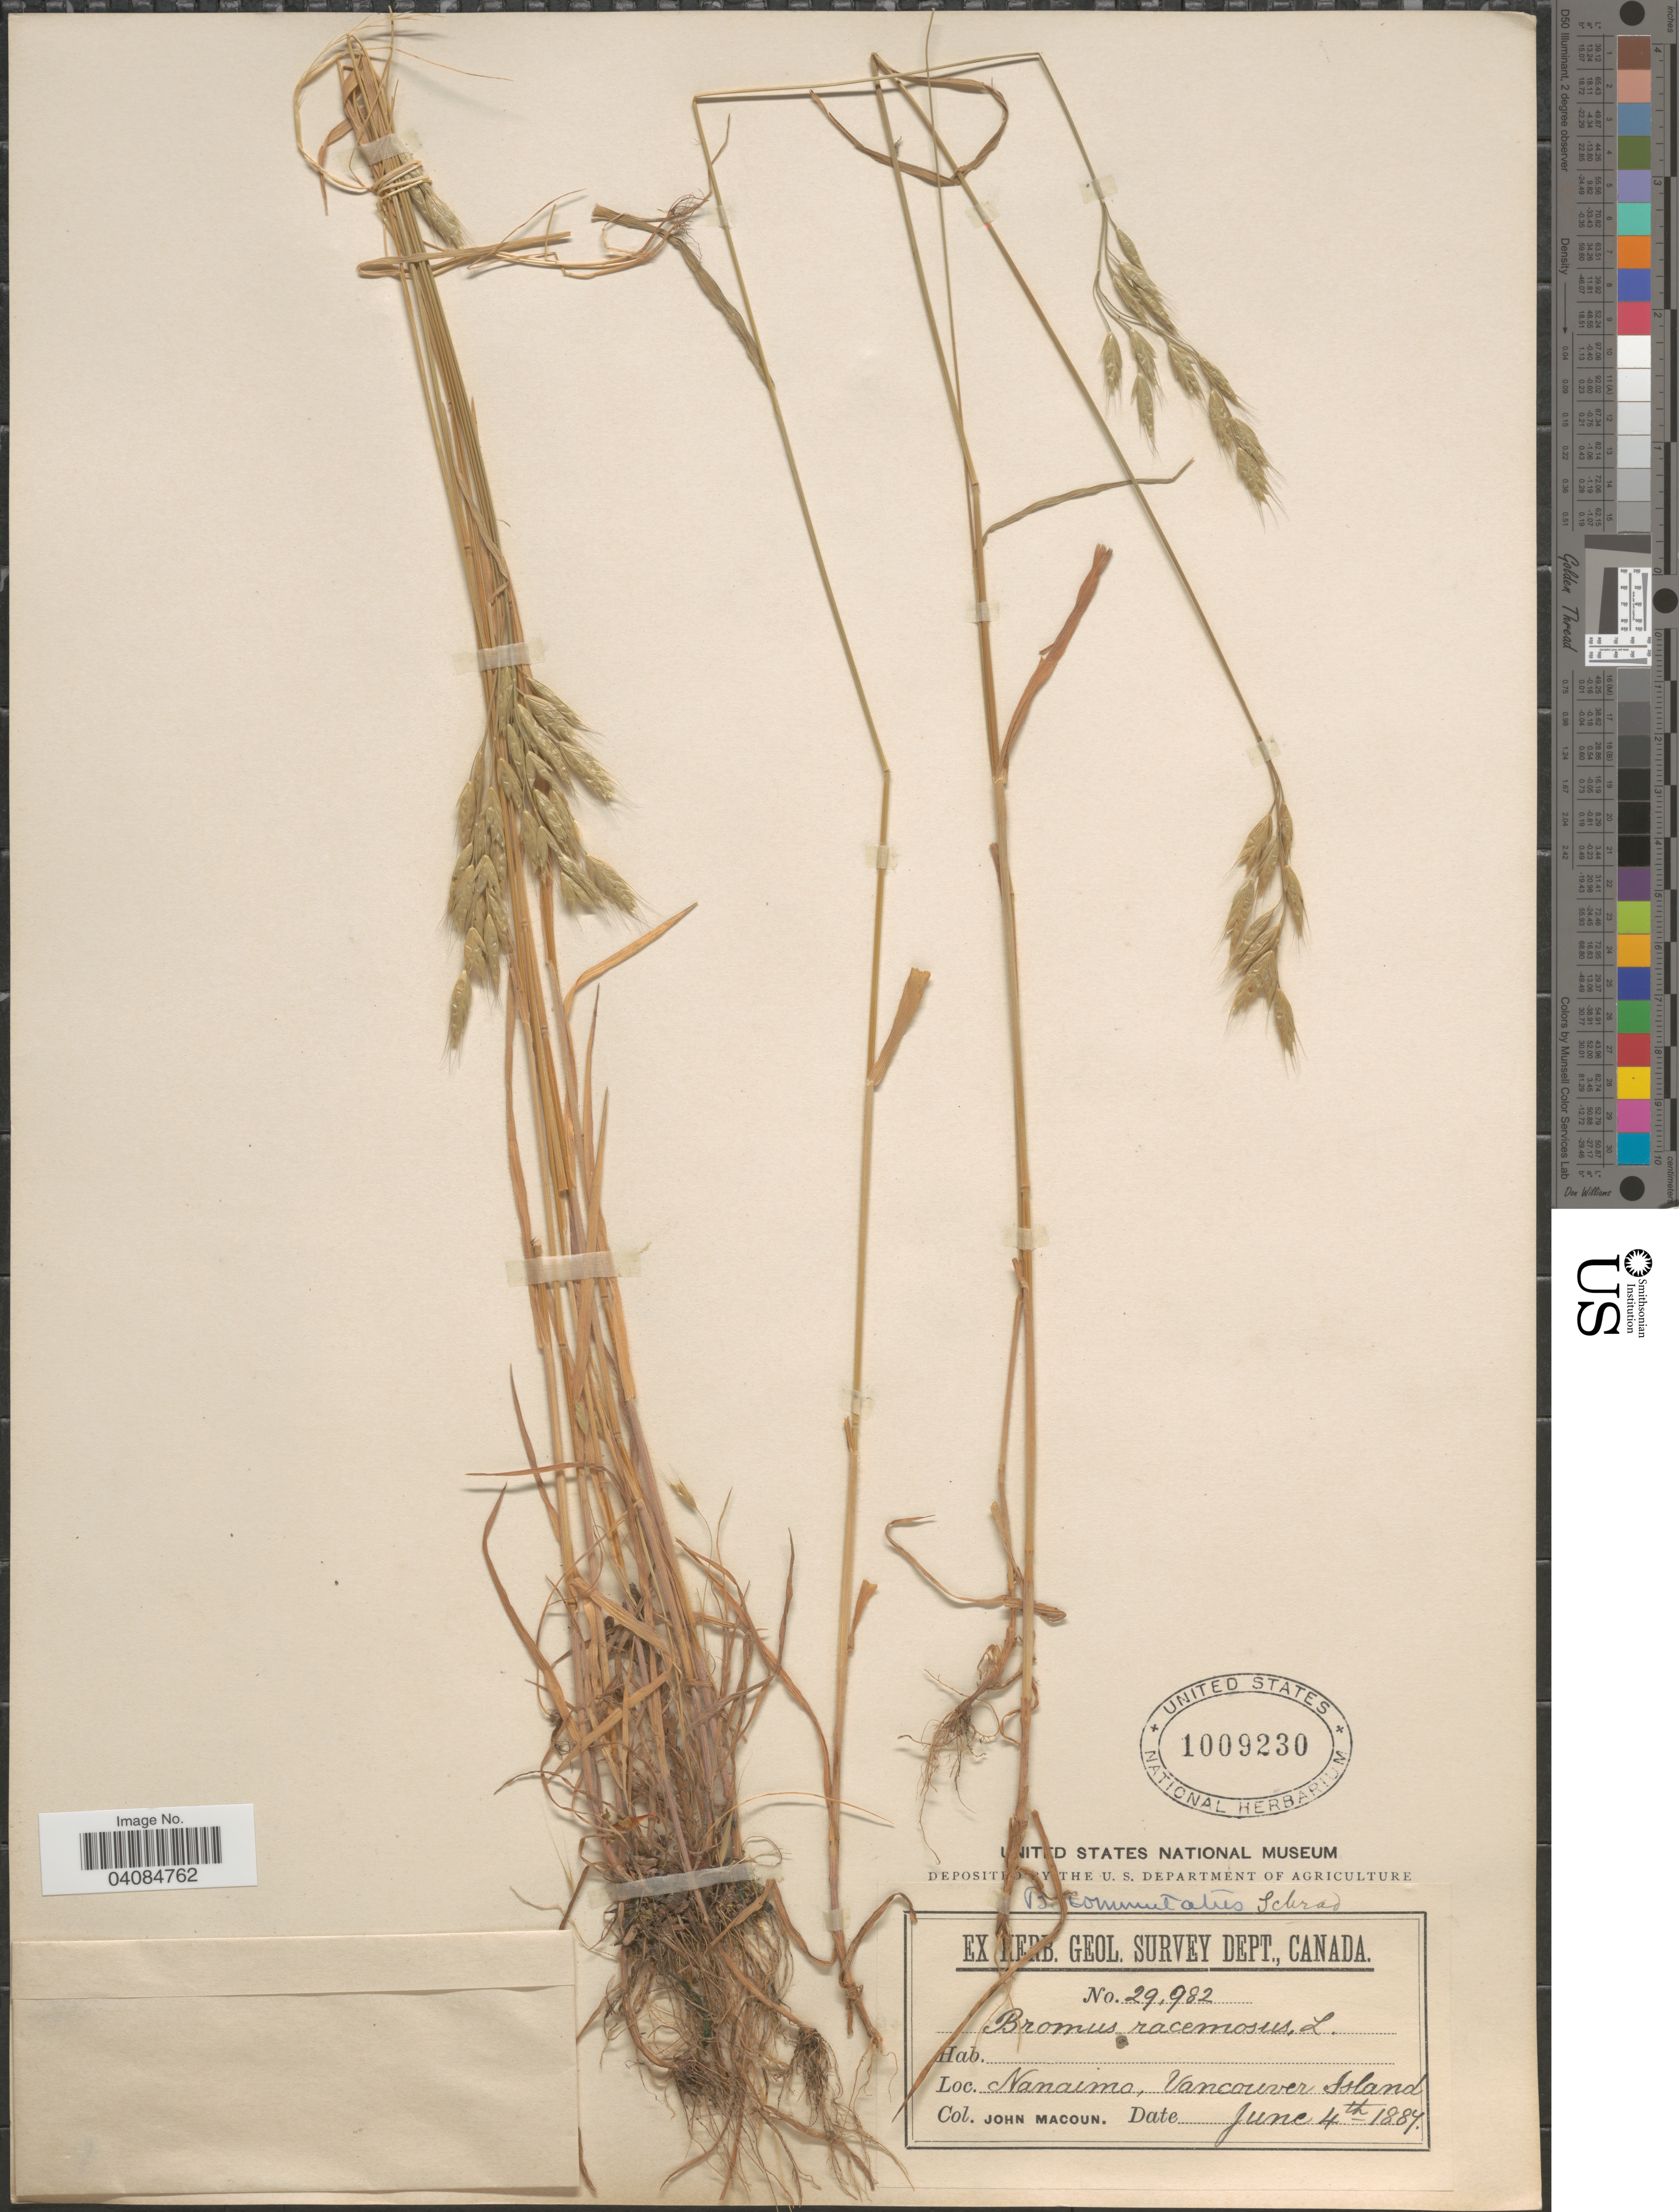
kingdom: Plantae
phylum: Tracheophyta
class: Liliopsida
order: Poales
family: Poaceae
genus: Bromus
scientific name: Bromus racemosus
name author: L.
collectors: J. Macoun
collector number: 29982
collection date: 1887-06-04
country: Canada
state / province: British Columbia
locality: Nanaimo, Vancouver Island.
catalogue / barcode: US 1009230